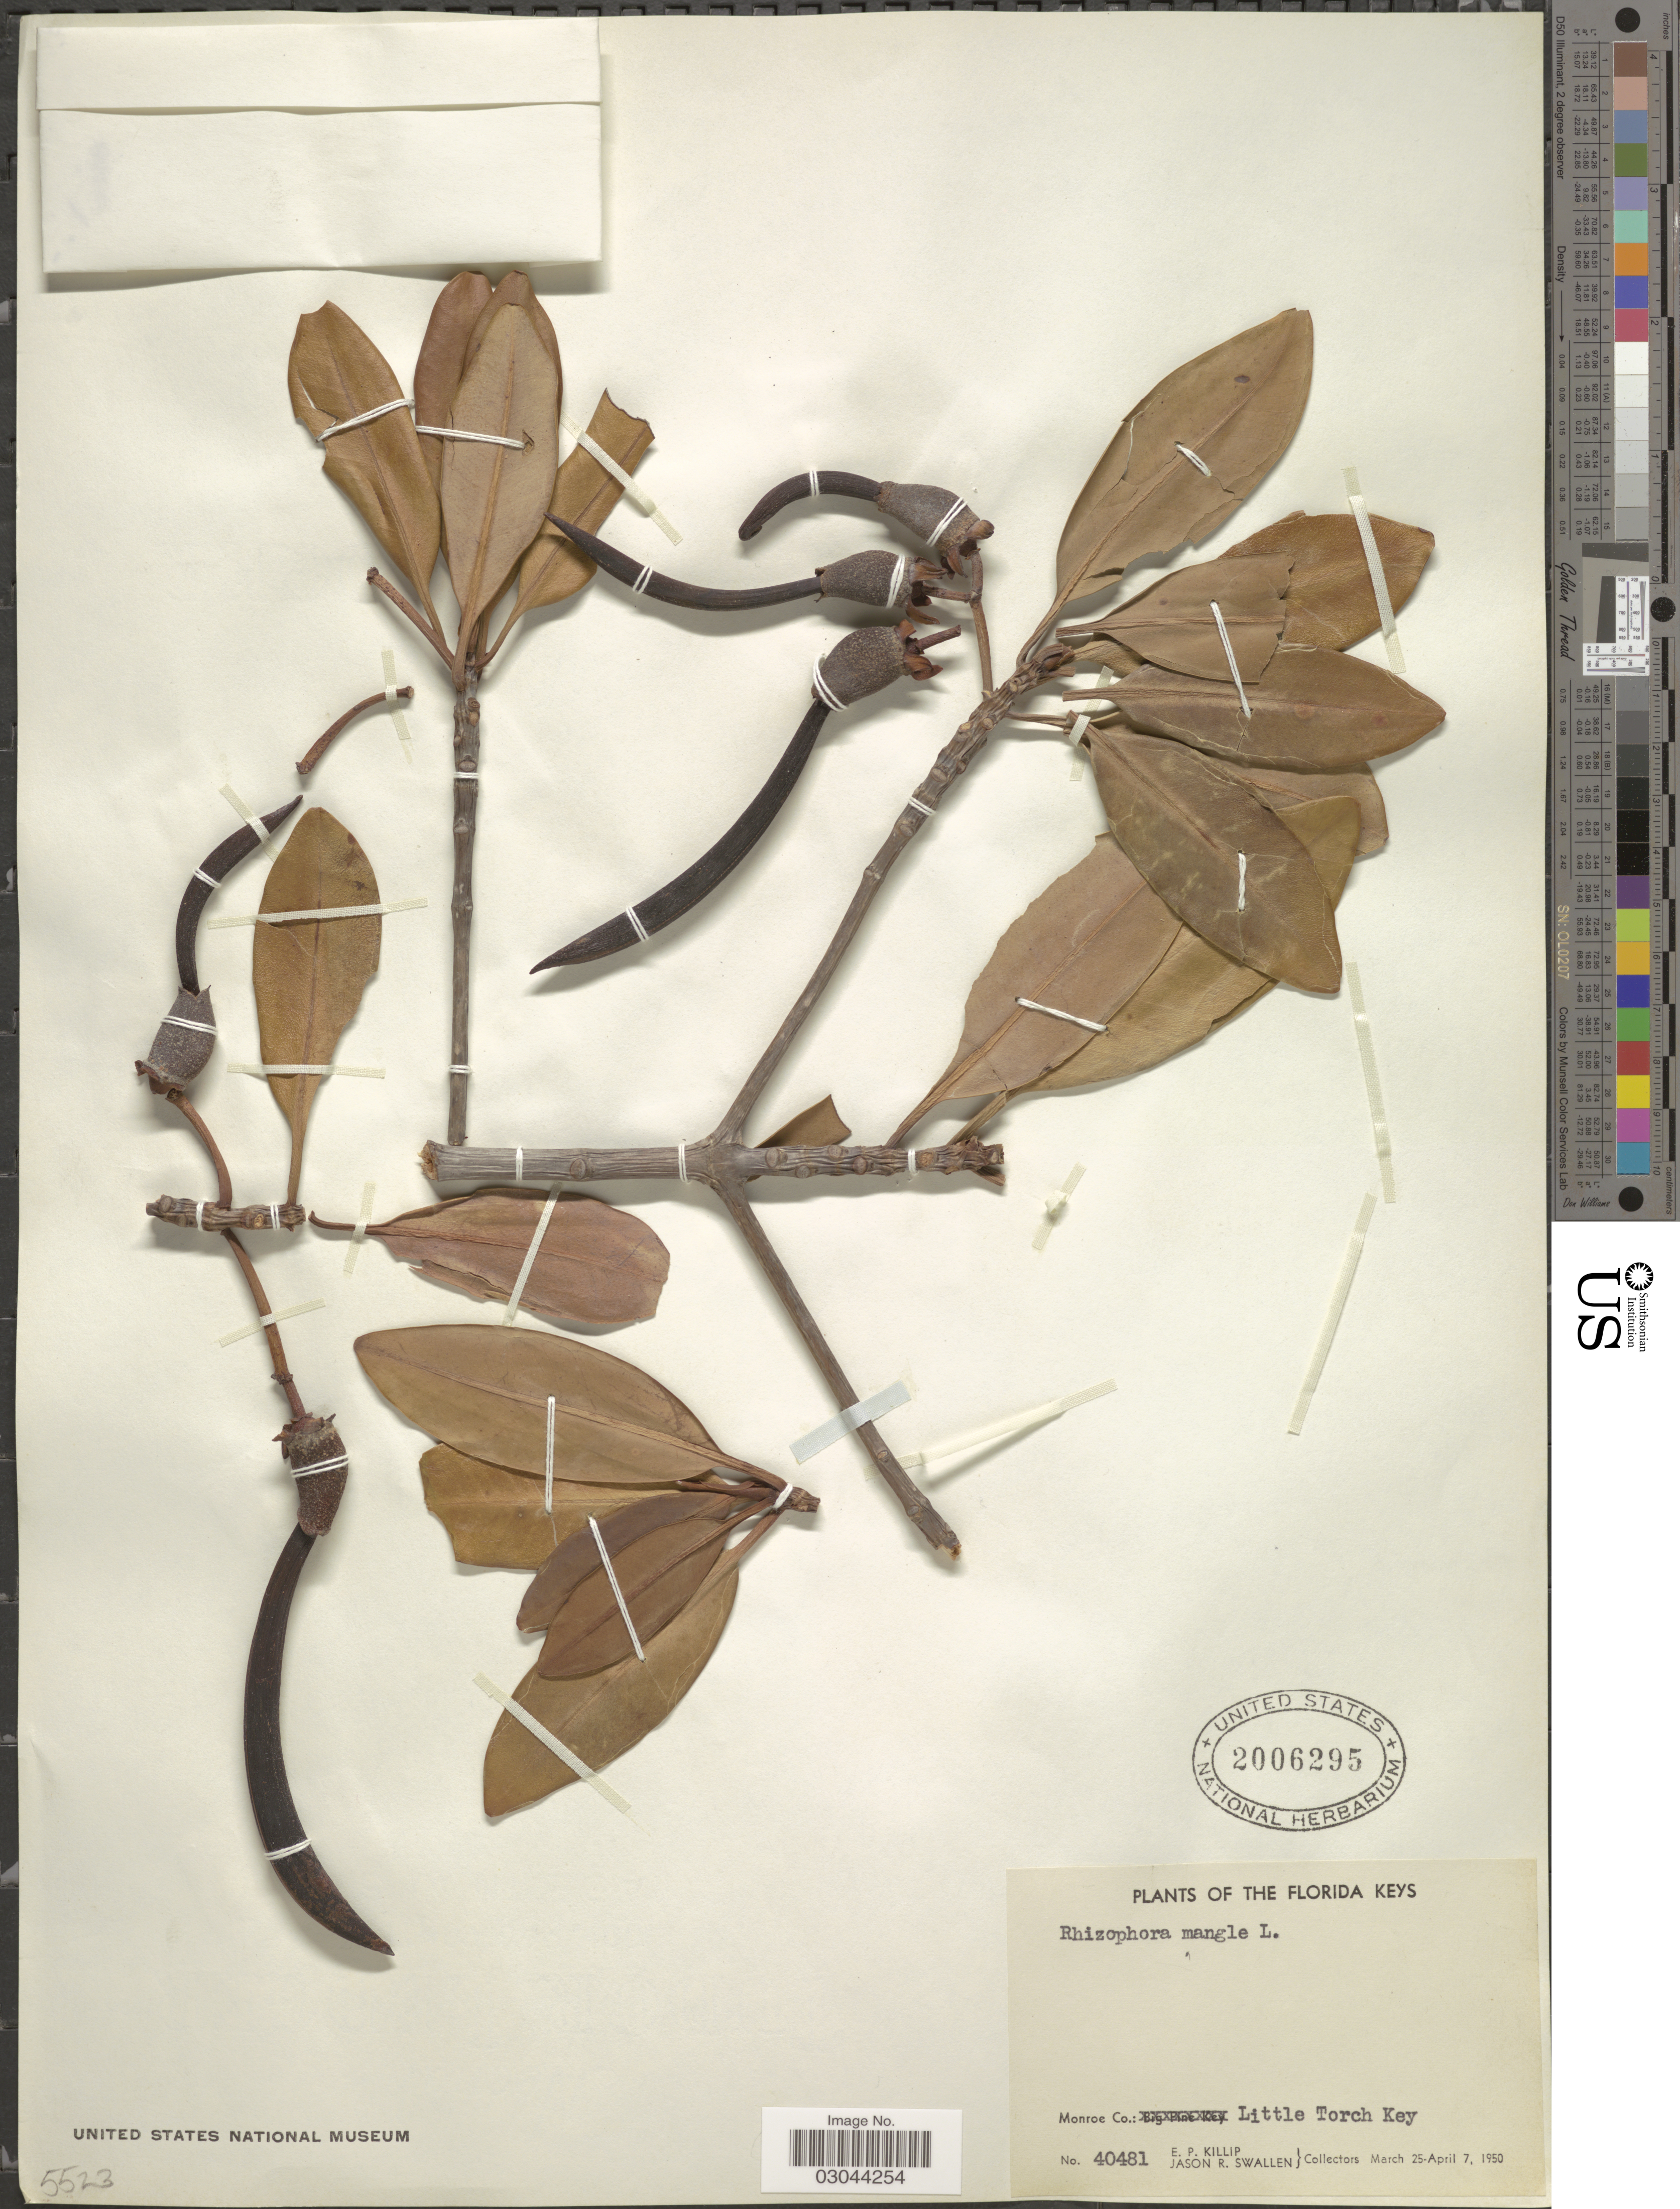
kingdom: Plantae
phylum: Tracheophyta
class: Magnoliopsida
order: Malpighiales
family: Rhizophoraceae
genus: Rhizophora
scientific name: Rhizophora mangle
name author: L.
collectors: E. P. Killip & J. R. Swallen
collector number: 40481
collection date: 1950-03-25/1950-04-07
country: United States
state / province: Florida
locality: The Florida Keys. Monroe Co.: Little Torch Key.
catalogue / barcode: US 2006295